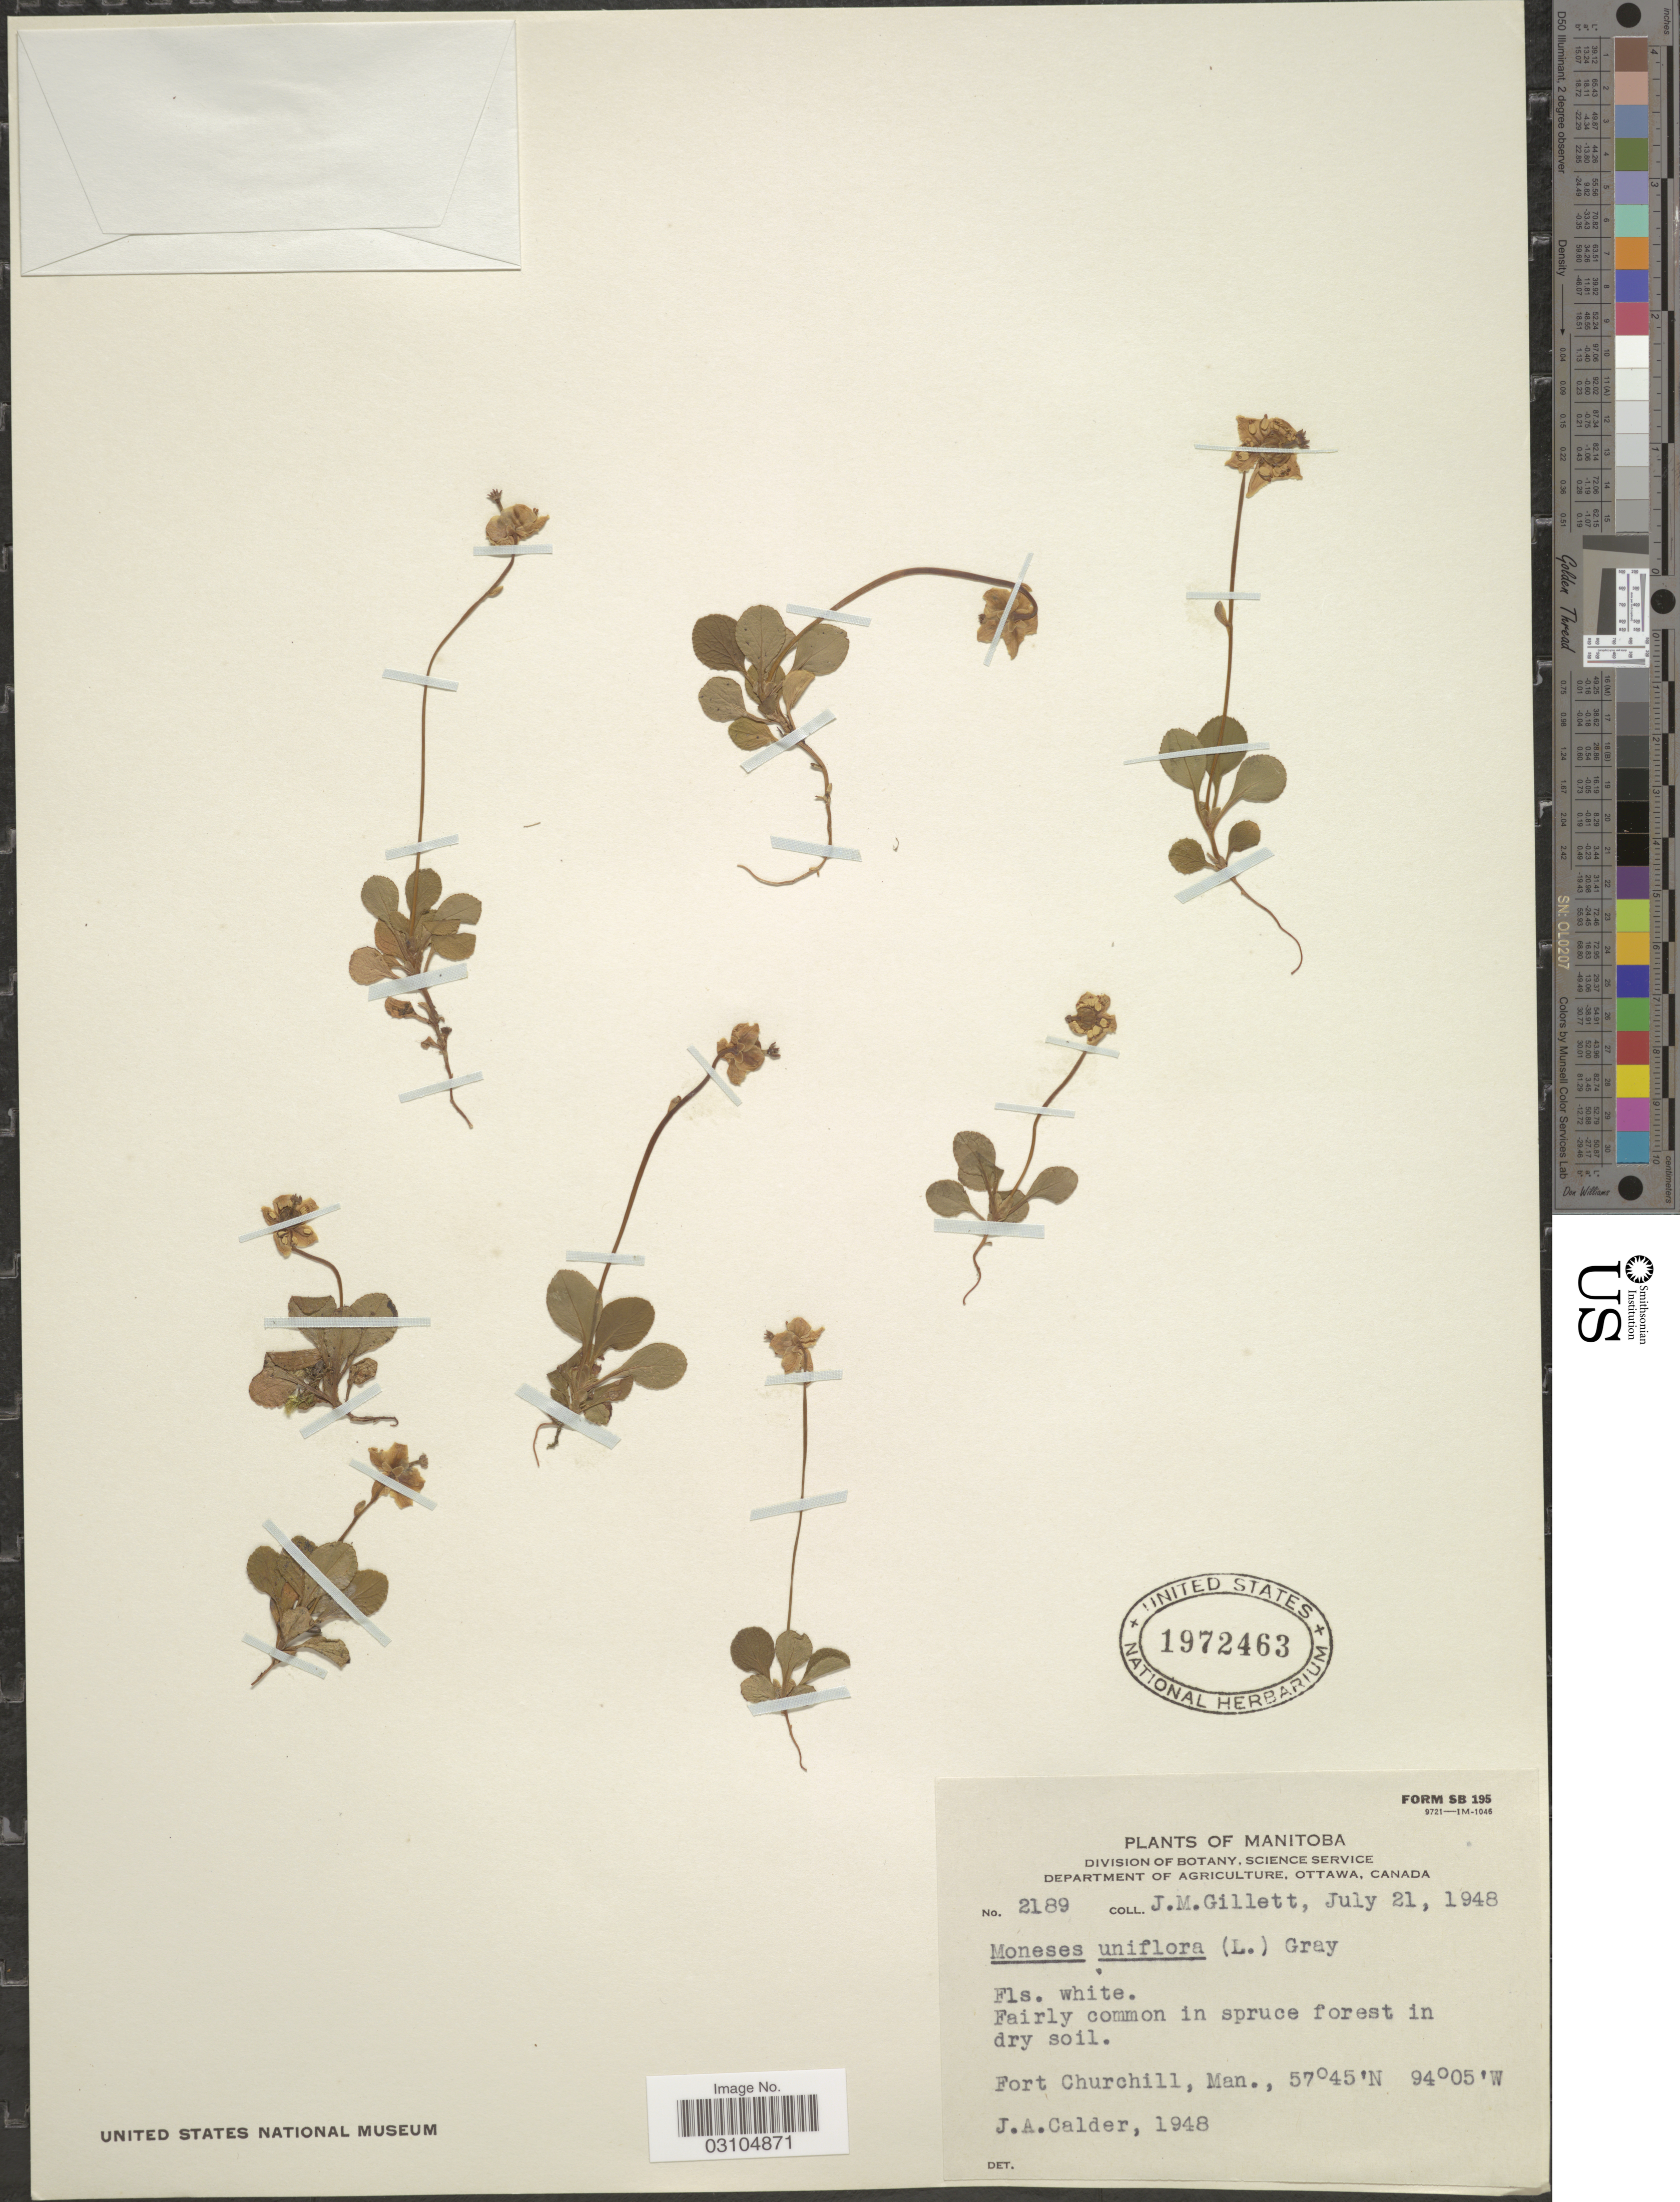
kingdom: Plantae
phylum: Tracheophyta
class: Magnoliopsida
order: Ericales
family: Ericaceae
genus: Moneses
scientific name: Moneses uniflora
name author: (L.) A. Gray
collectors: J. M. Gillett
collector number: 2189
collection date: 1948-07-21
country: Canada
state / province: Manitoba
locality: Fort Churchill, Man.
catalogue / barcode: US 1972463